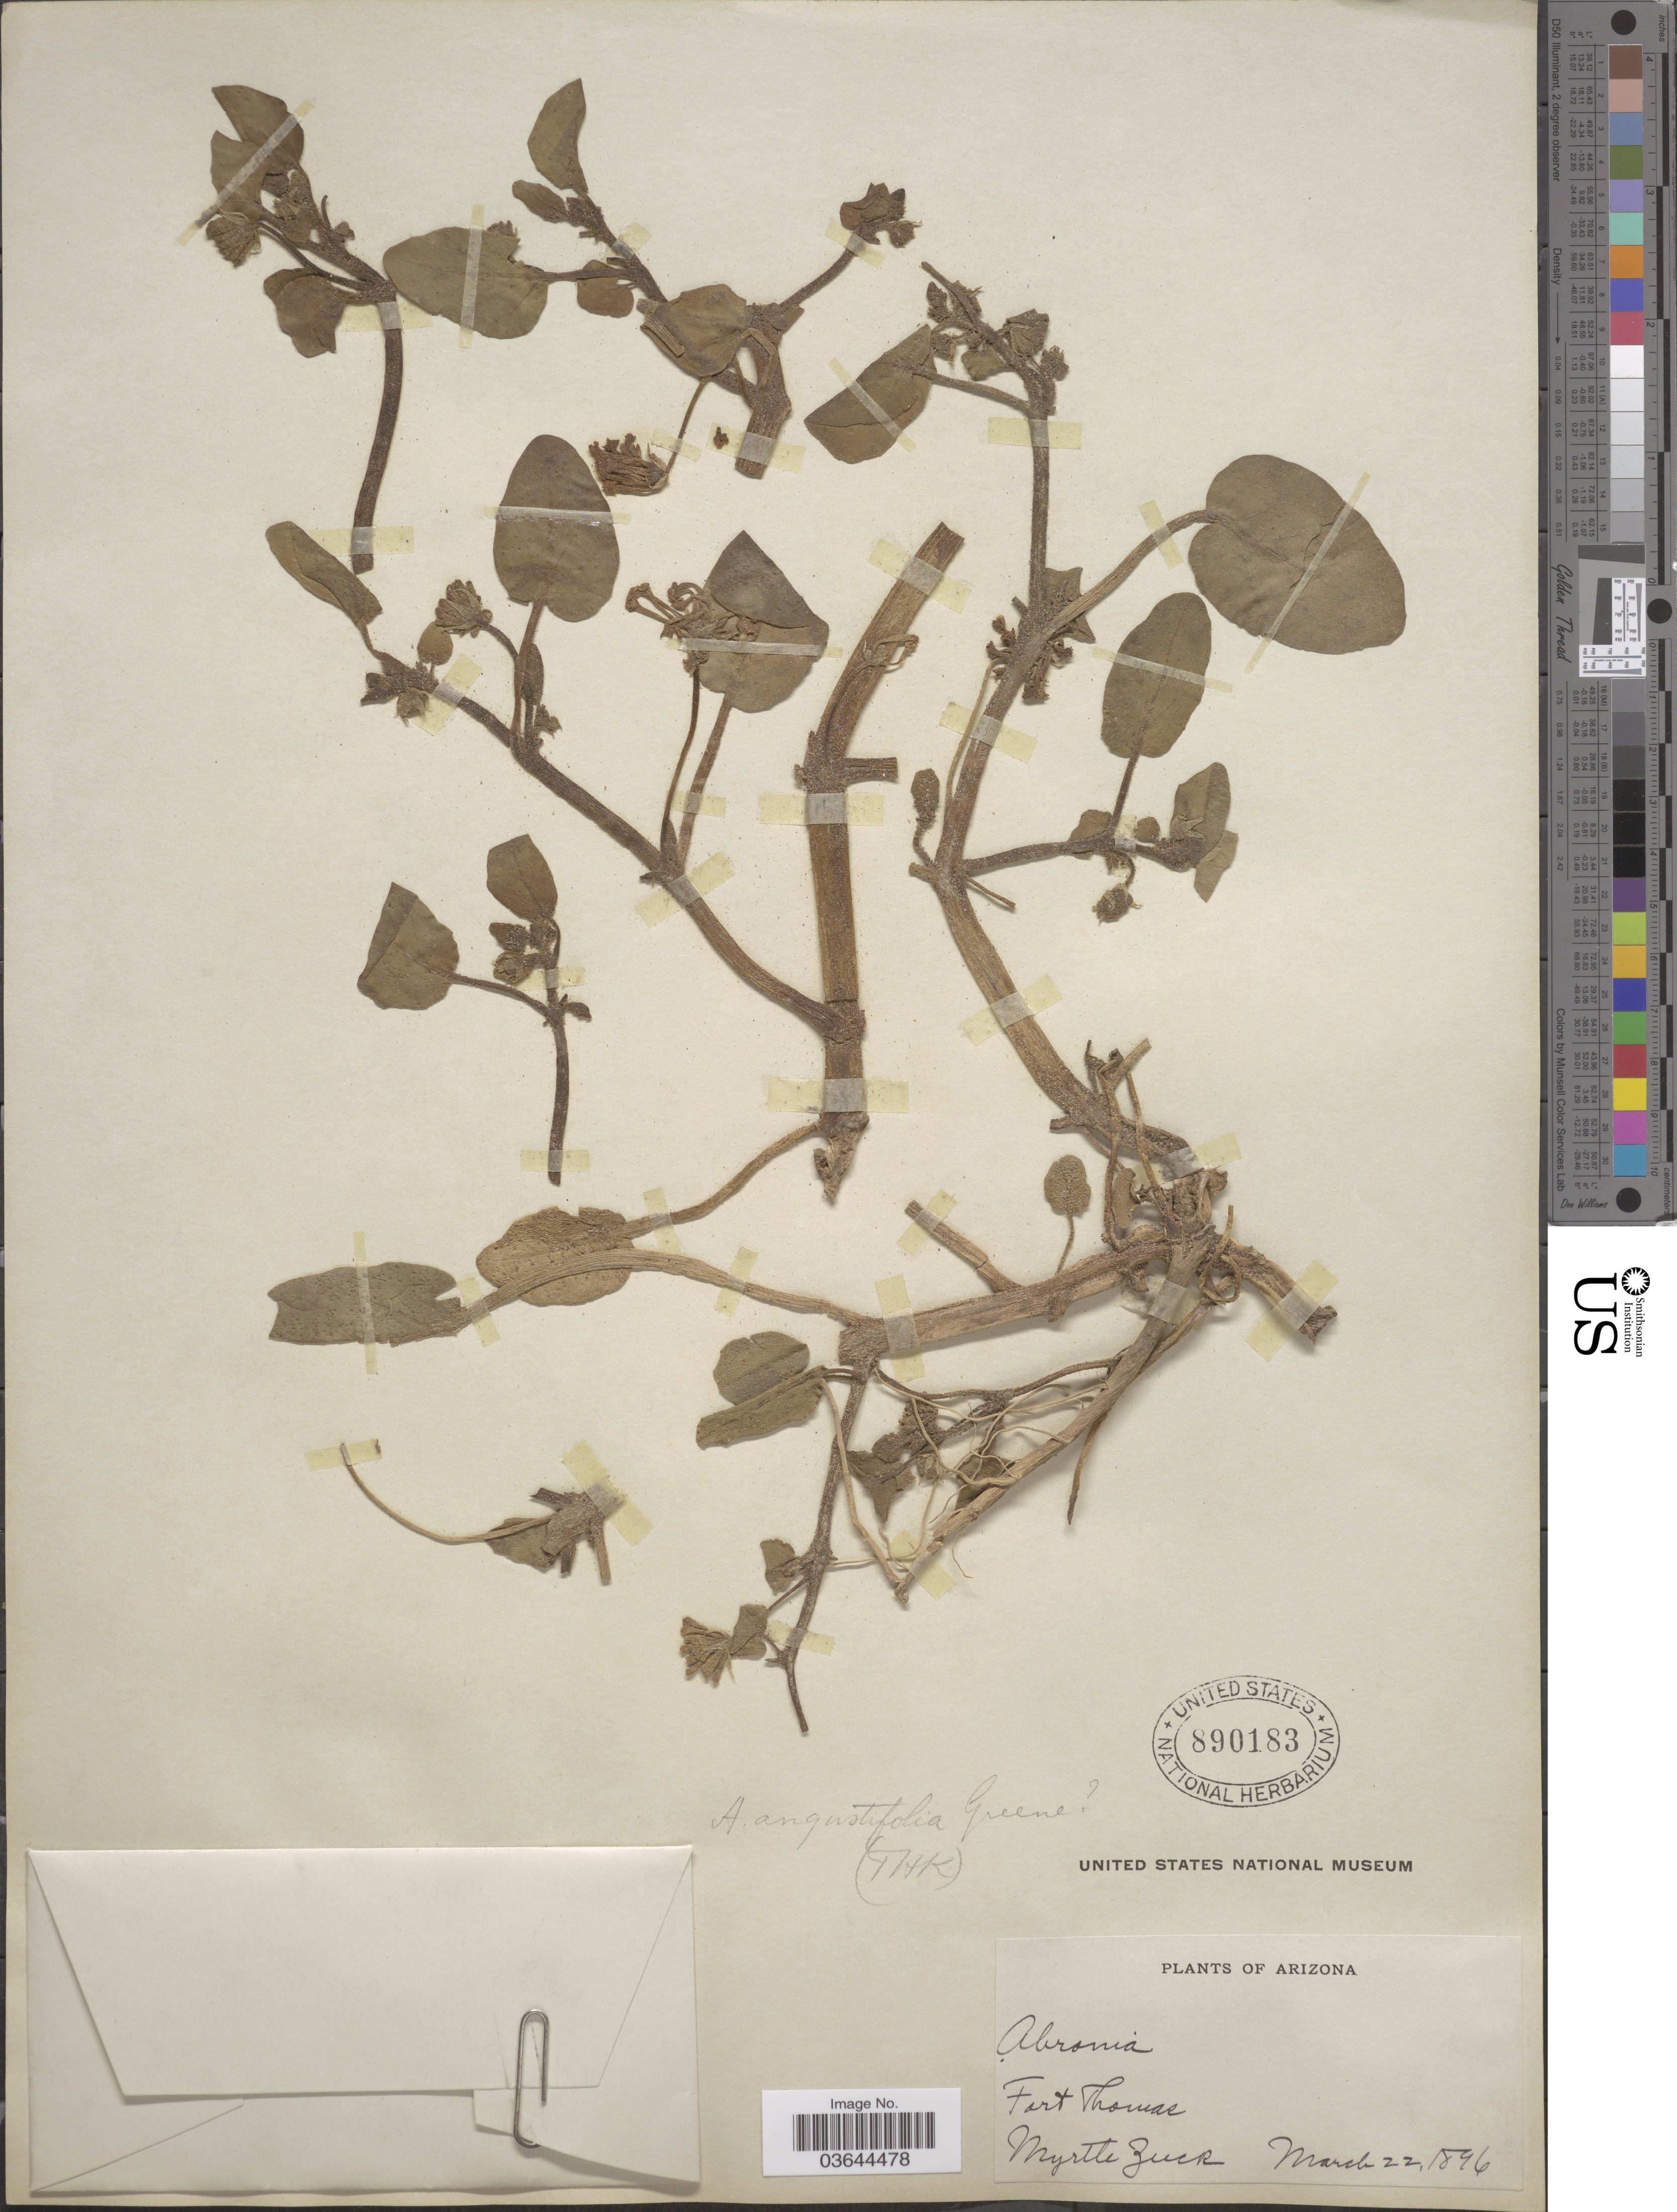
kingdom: Plantae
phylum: Tracheophyta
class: Magnoliopsida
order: Caryophyllales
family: Nyctaginaceae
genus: Abronia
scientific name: Abronia angustifolia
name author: Greene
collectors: M. Zuck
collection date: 1896-03-22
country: United States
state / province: Arizona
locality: Fort Thomas.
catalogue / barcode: US 890183